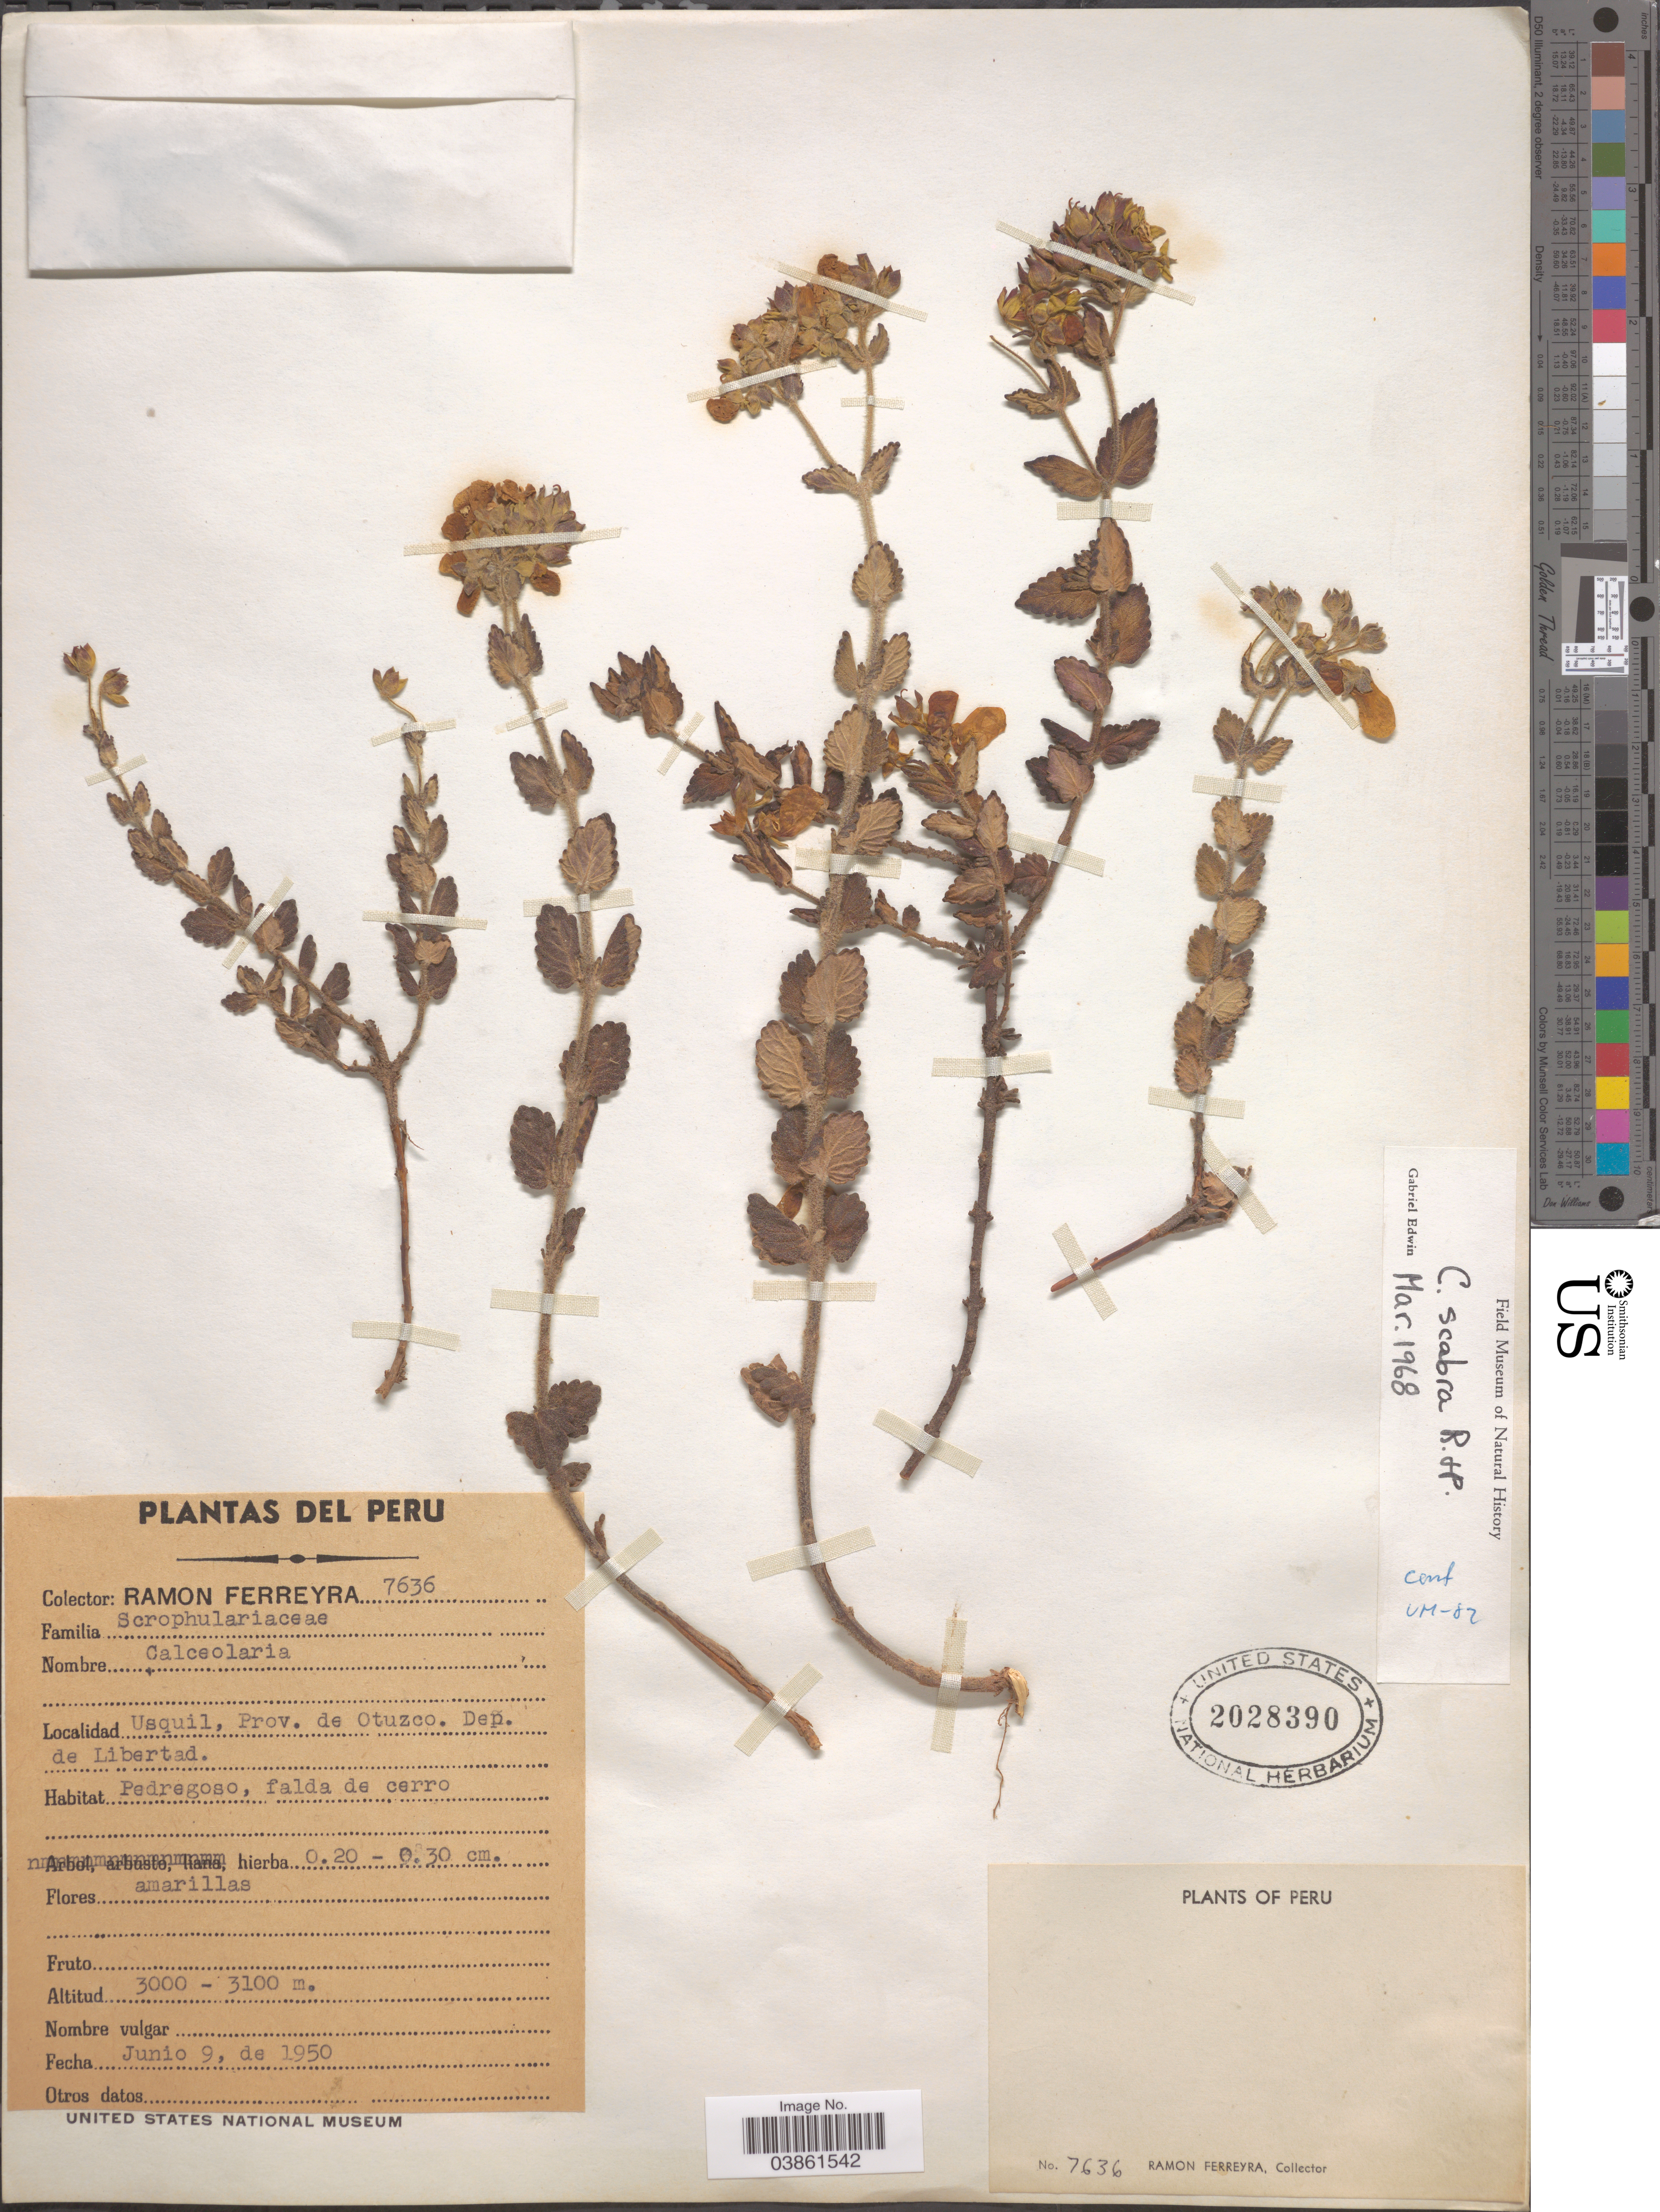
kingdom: Plantae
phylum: Tracheophyta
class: Magnoliopsida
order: Lamiales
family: Calceolariaceae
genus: Calceolaria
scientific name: Calceolaria scabra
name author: Ruiz & Pav.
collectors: R. A. Ferreyra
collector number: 7636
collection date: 1950-06-09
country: Peru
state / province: La Libertad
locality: Usquil, Prov. de Otuzco. Dep. de La Libertad.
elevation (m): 3000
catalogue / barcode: US 2028390